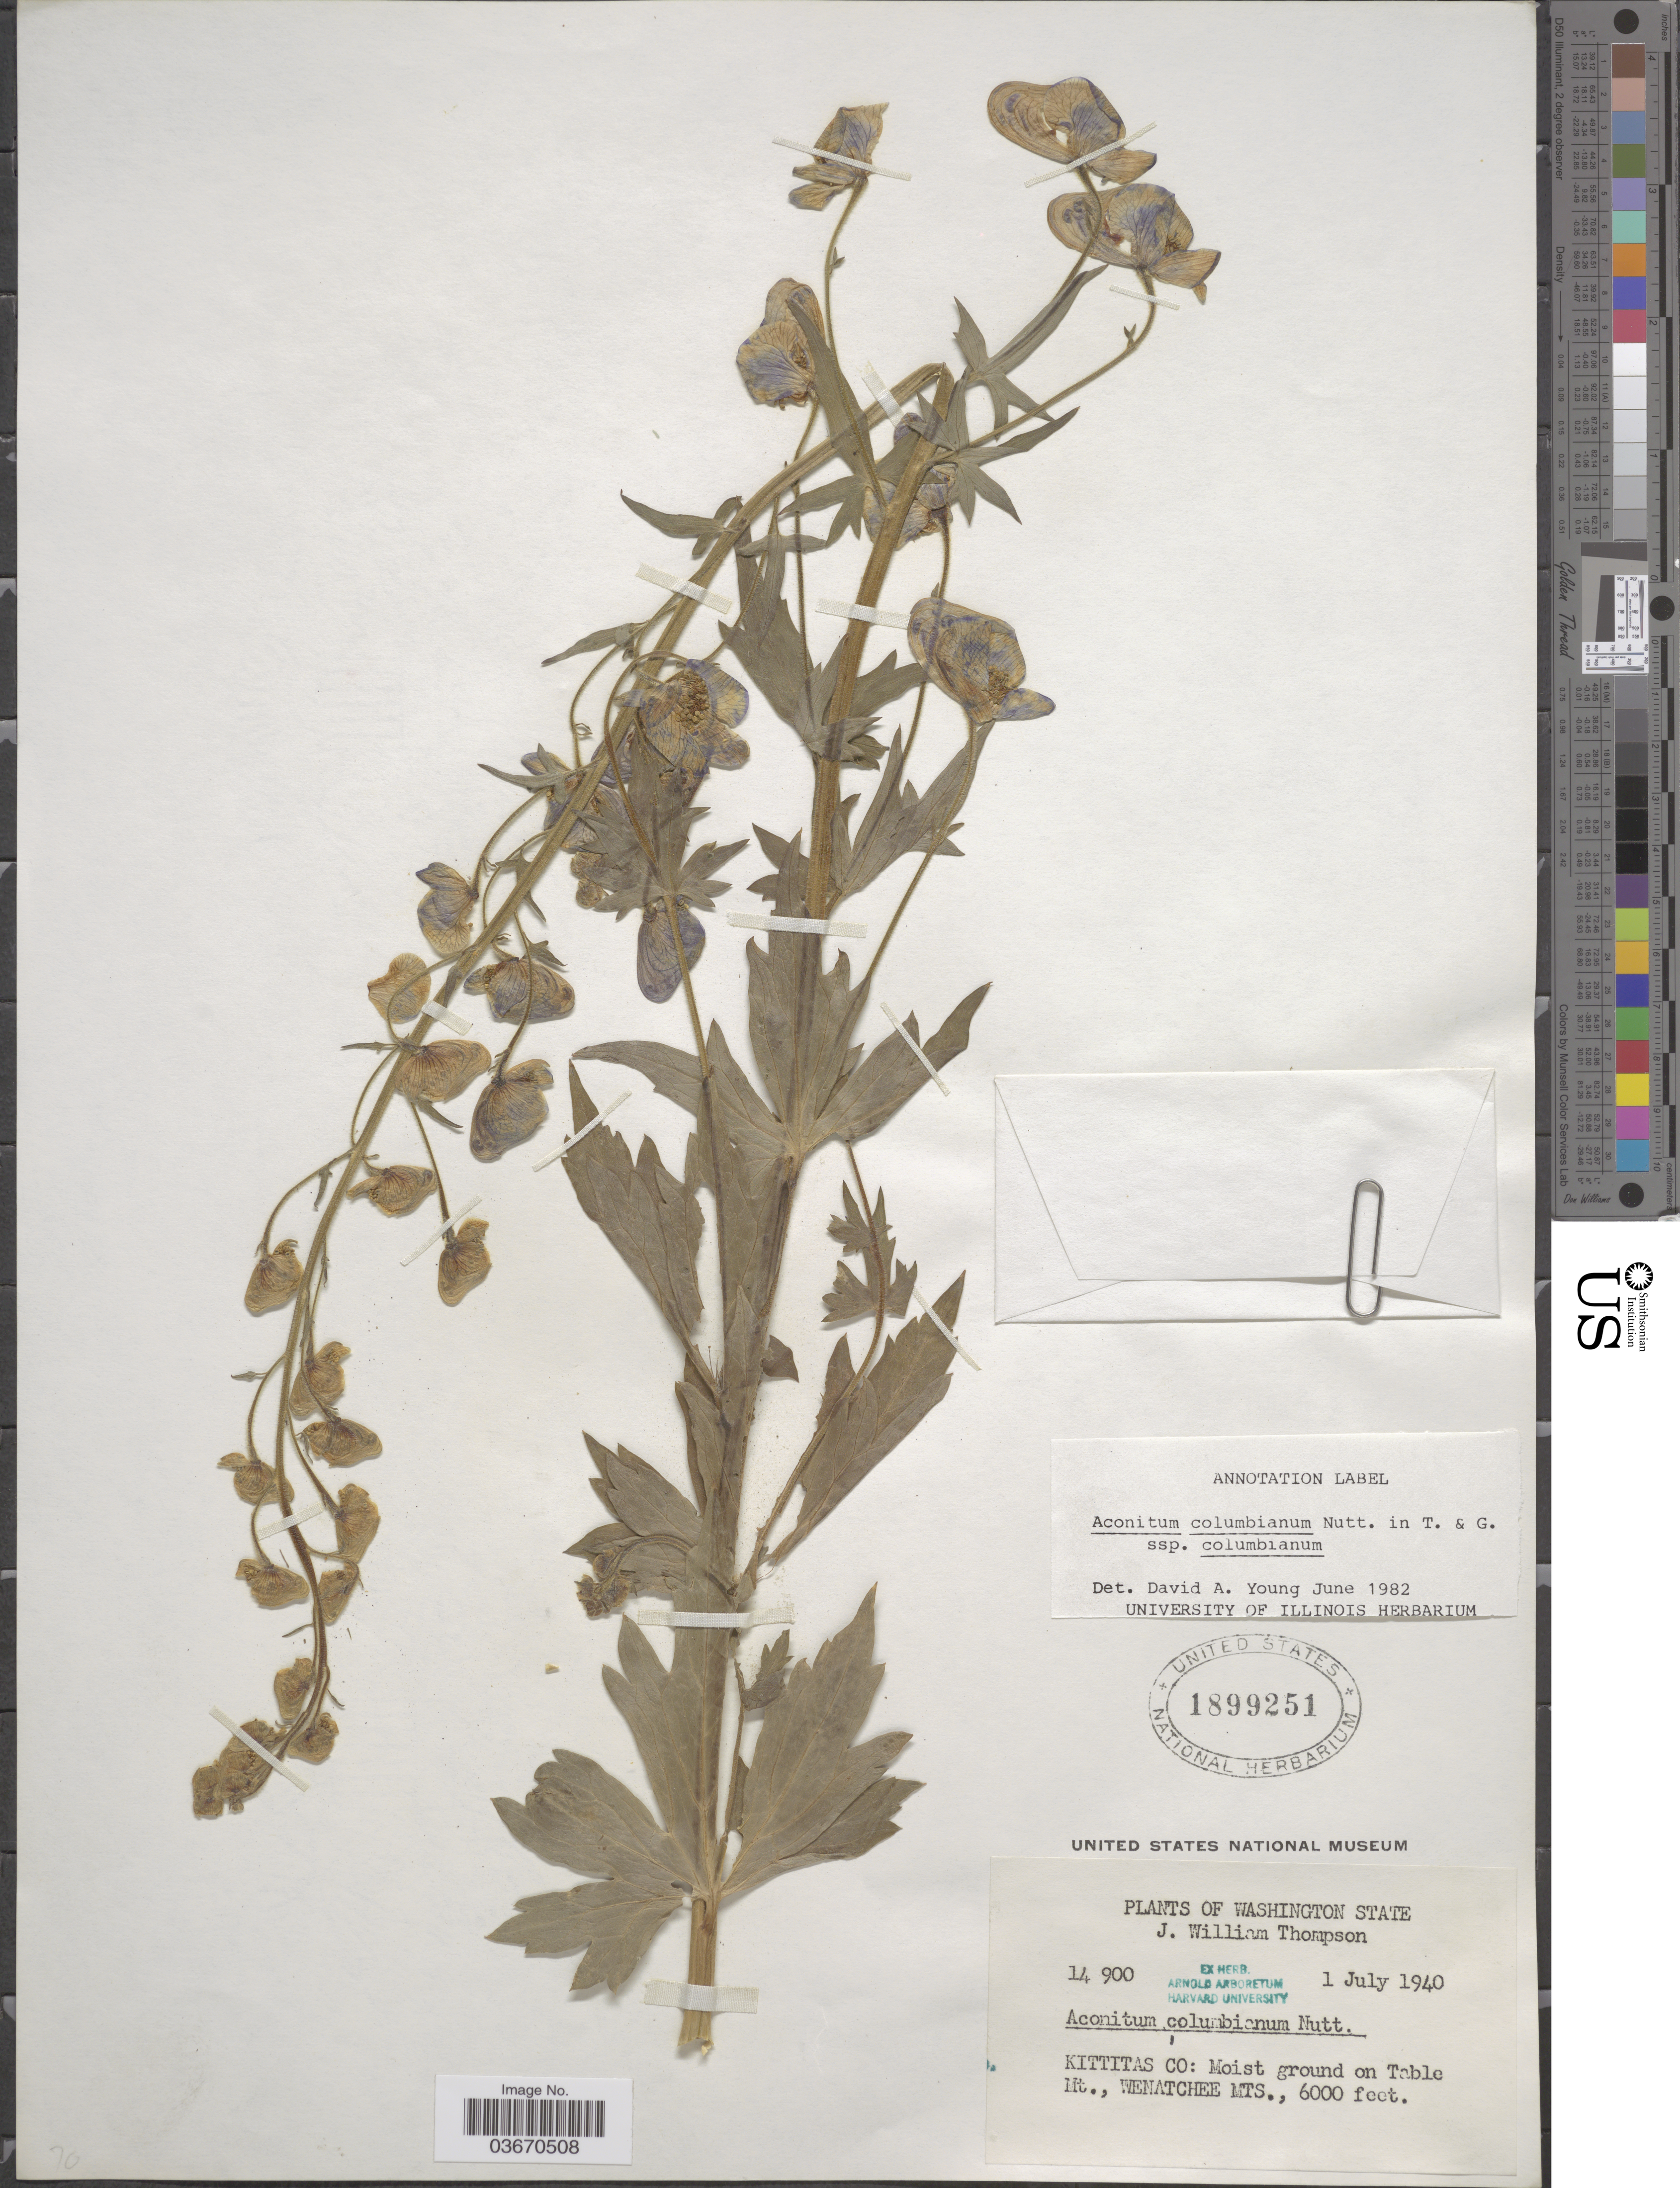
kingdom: Plantae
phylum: Tracheophyta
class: Magnoliopsida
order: Ranunculales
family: Ranunculaceae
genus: Aconitum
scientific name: Aconitum columbianum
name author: Nutt.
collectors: J. W. Thompson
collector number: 14900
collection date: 1940-07-01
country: United States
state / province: Washington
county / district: Kittitas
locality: Kittitas Co: on Table Mt., Wenatchee Mts.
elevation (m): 1829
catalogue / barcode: US 1899251